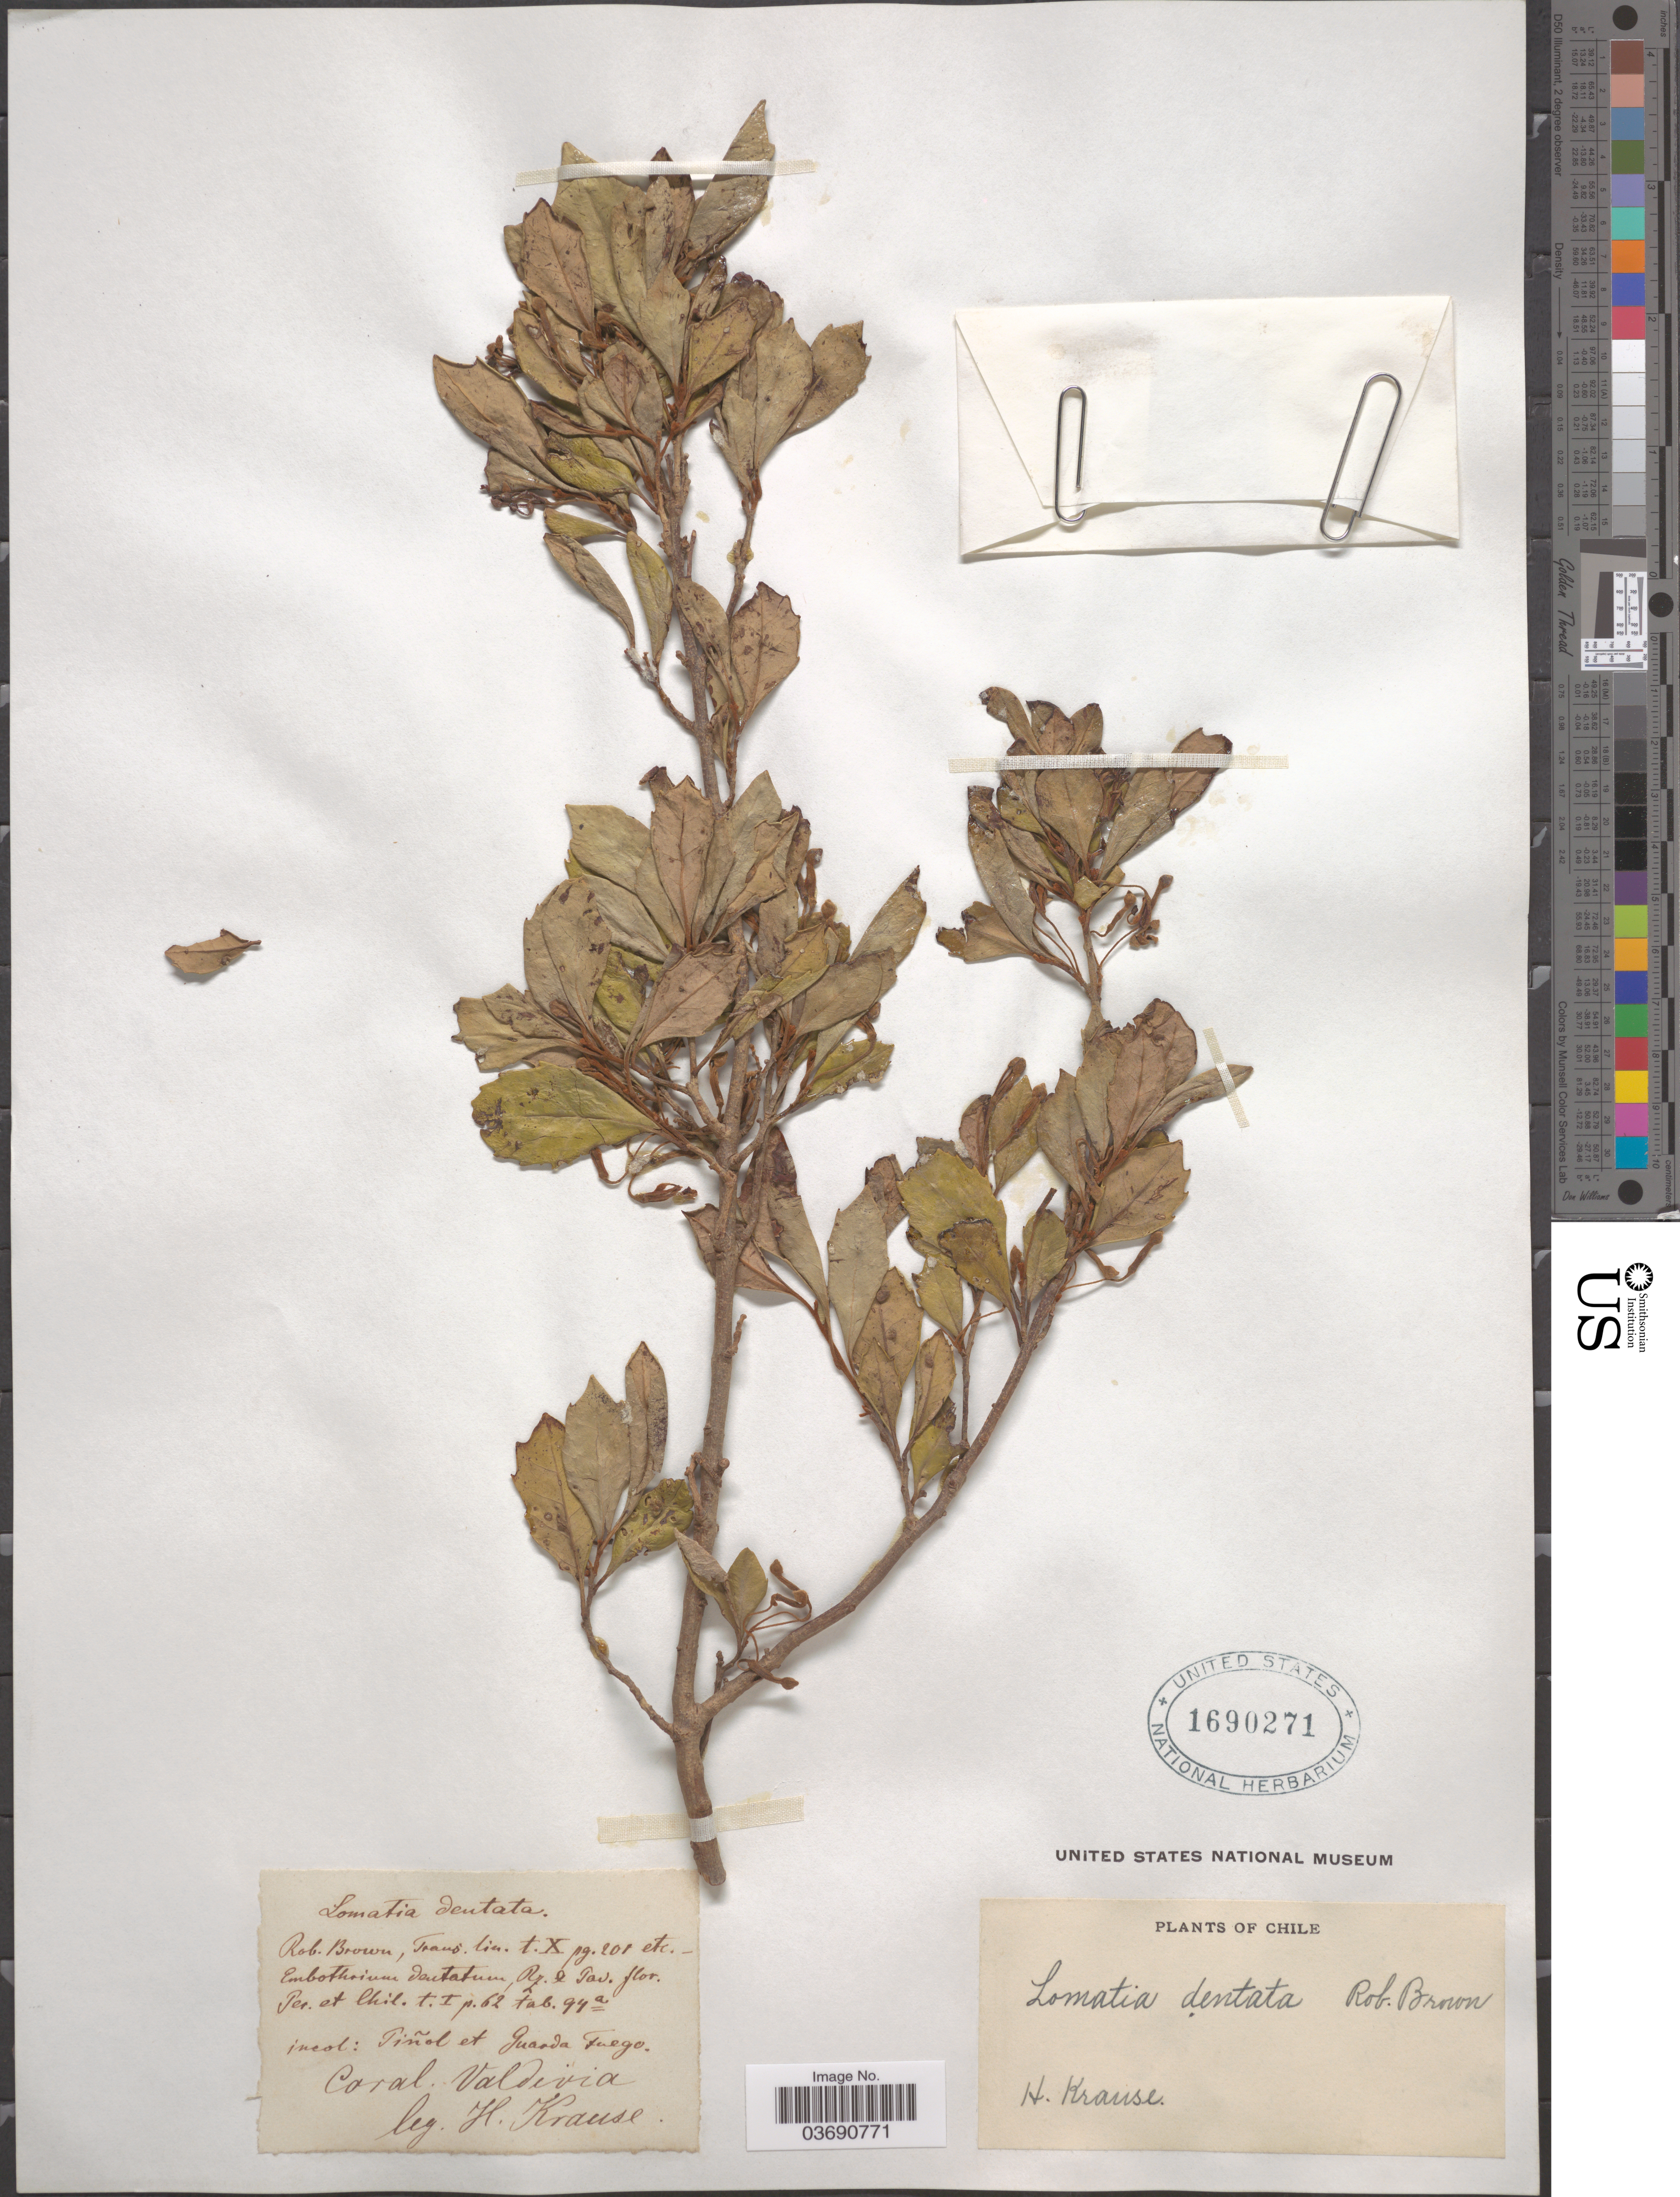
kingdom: Plantae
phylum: Tracheophyta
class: Magnoliopsida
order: Proteales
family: Proteaceae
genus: Lomatia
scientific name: Lomatia dentata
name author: R. Br.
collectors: H. Krause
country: Chile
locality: Incol: Piñol et Guarda Fuego. Coral. Valdivia.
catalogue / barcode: US 1690271